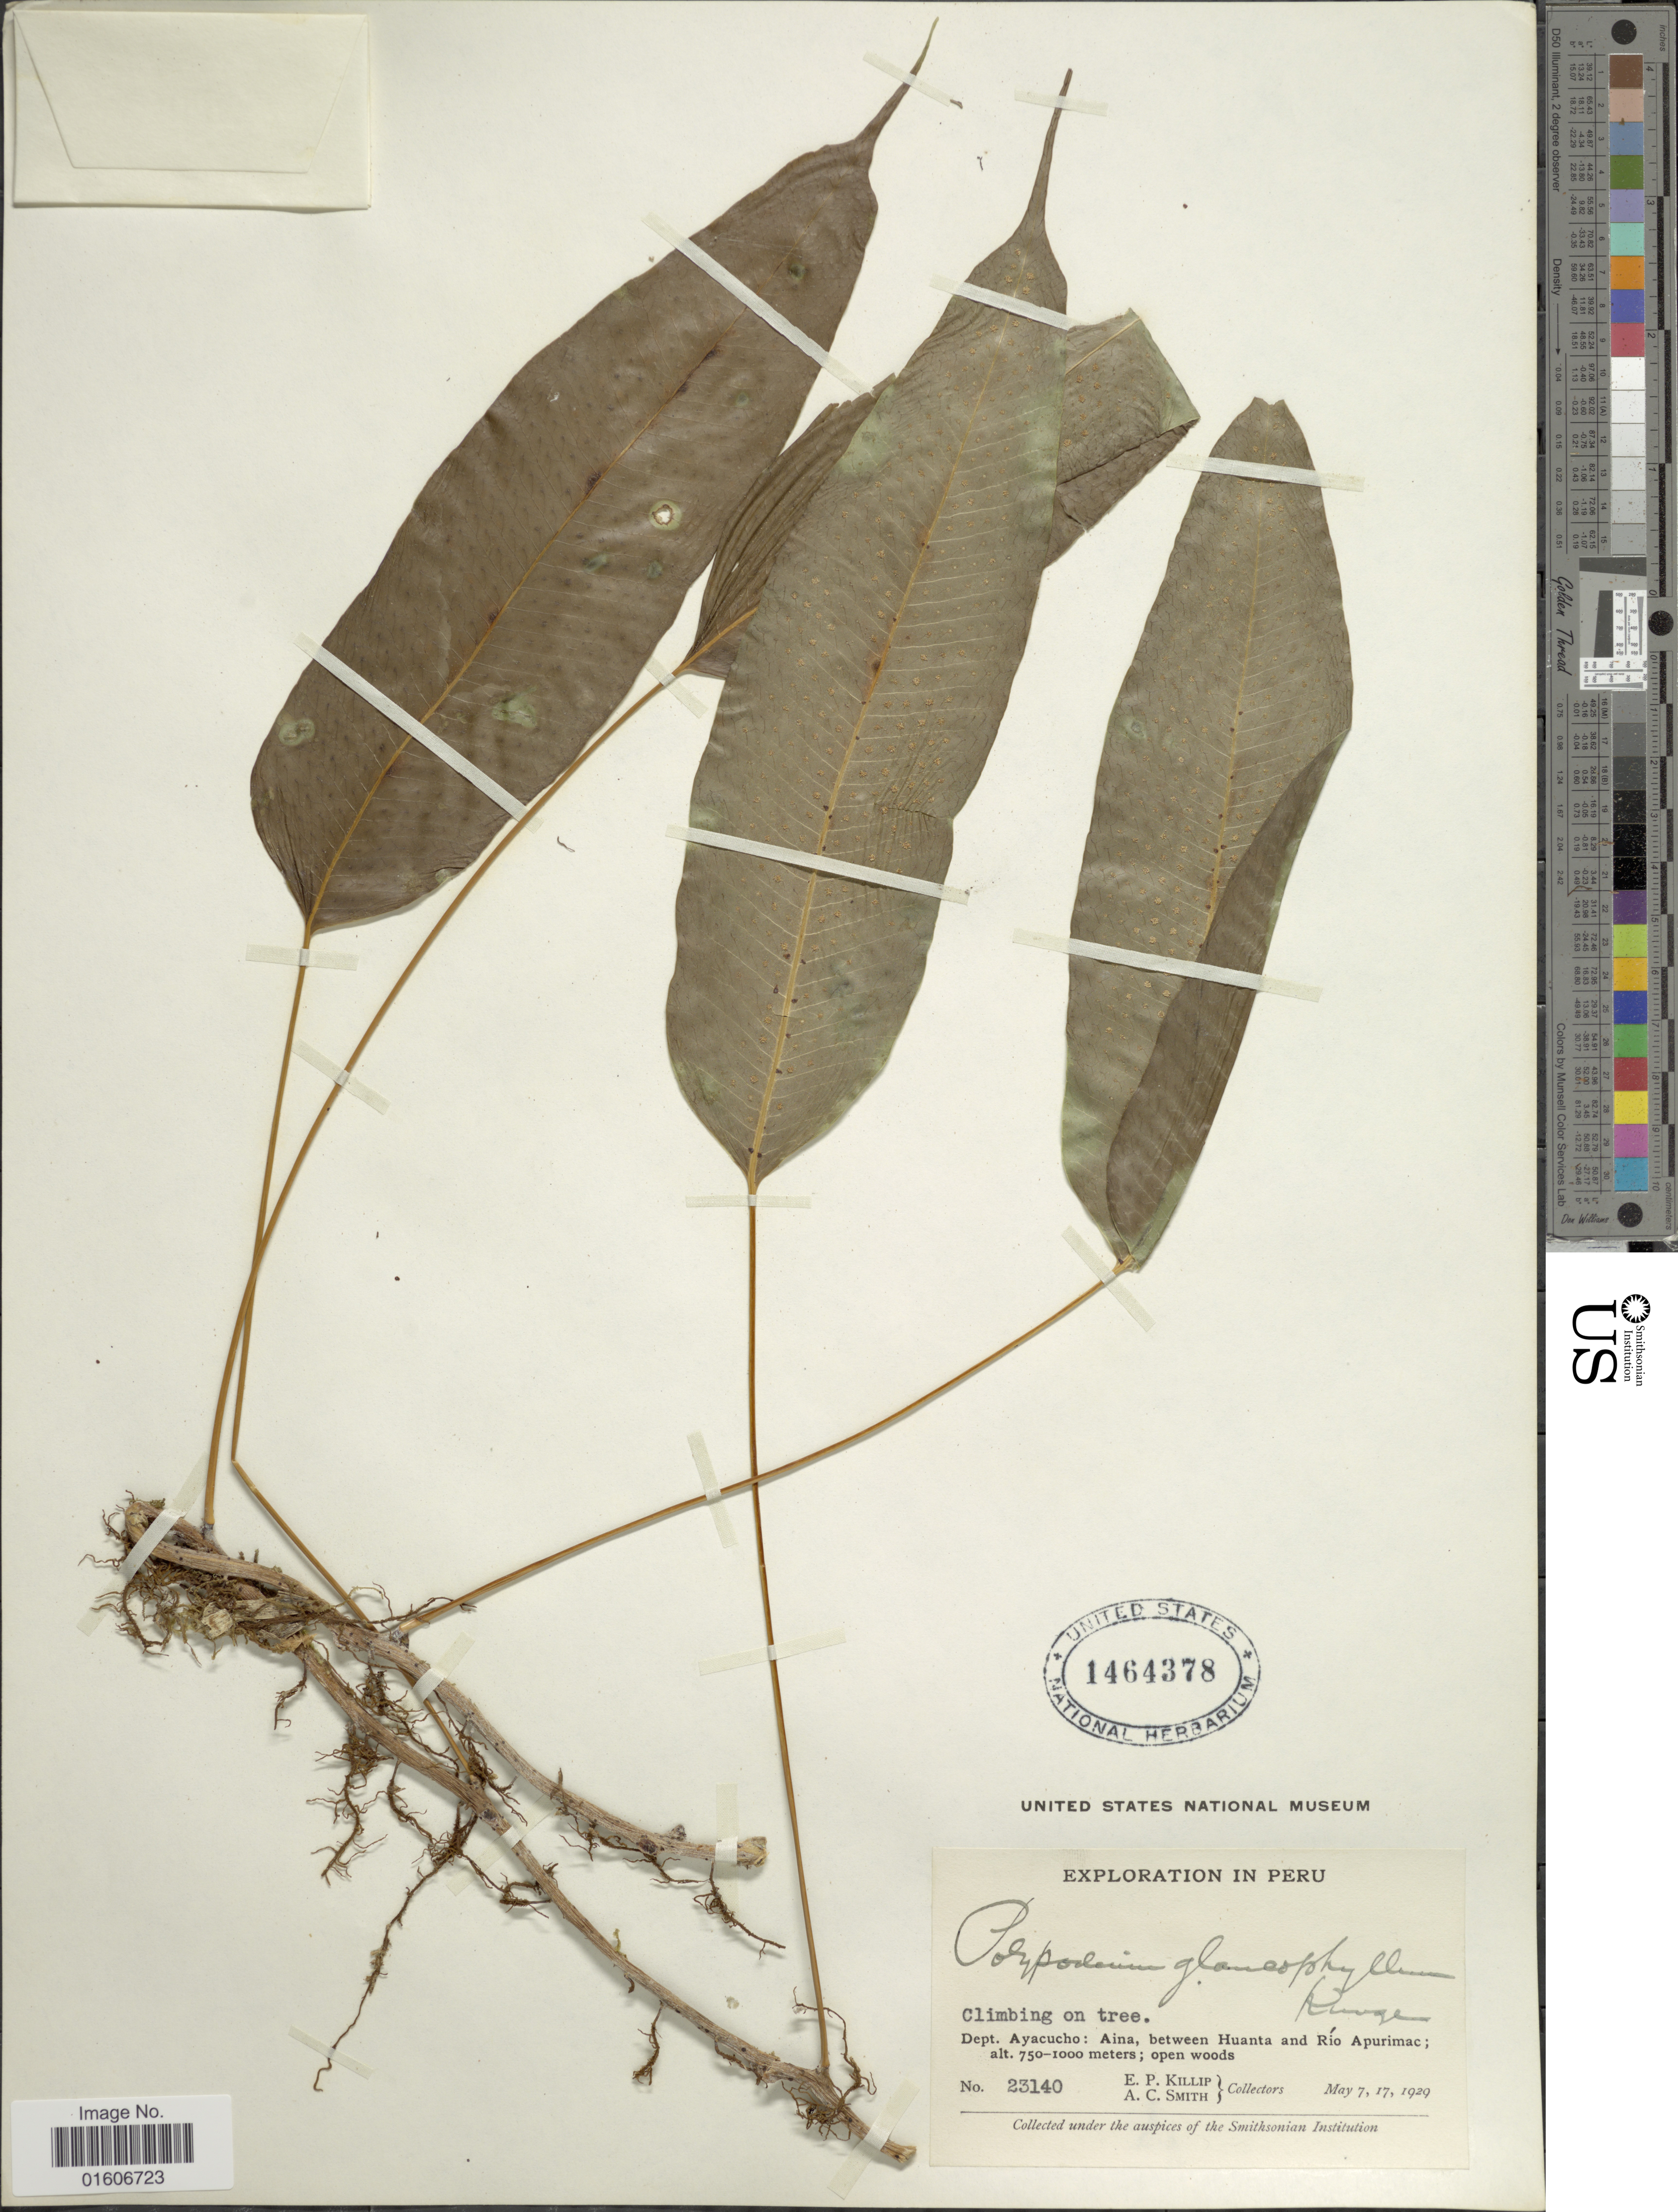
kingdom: Plantae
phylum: Tracheophyta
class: Polypodiopsida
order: Polypodiales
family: Polypodiaceae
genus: Serpocaulon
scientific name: Serpocaulon levigatum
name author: (Cav.) A.R. Sm.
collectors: E. P. Killip & A. C. Smith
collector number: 23140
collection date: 1929-05-07/1929-05-17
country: Peru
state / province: Ayacucho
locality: Dept. Ayacucho: Aina, between Huanta and Río Apurimac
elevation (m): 750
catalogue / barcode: US 1464378